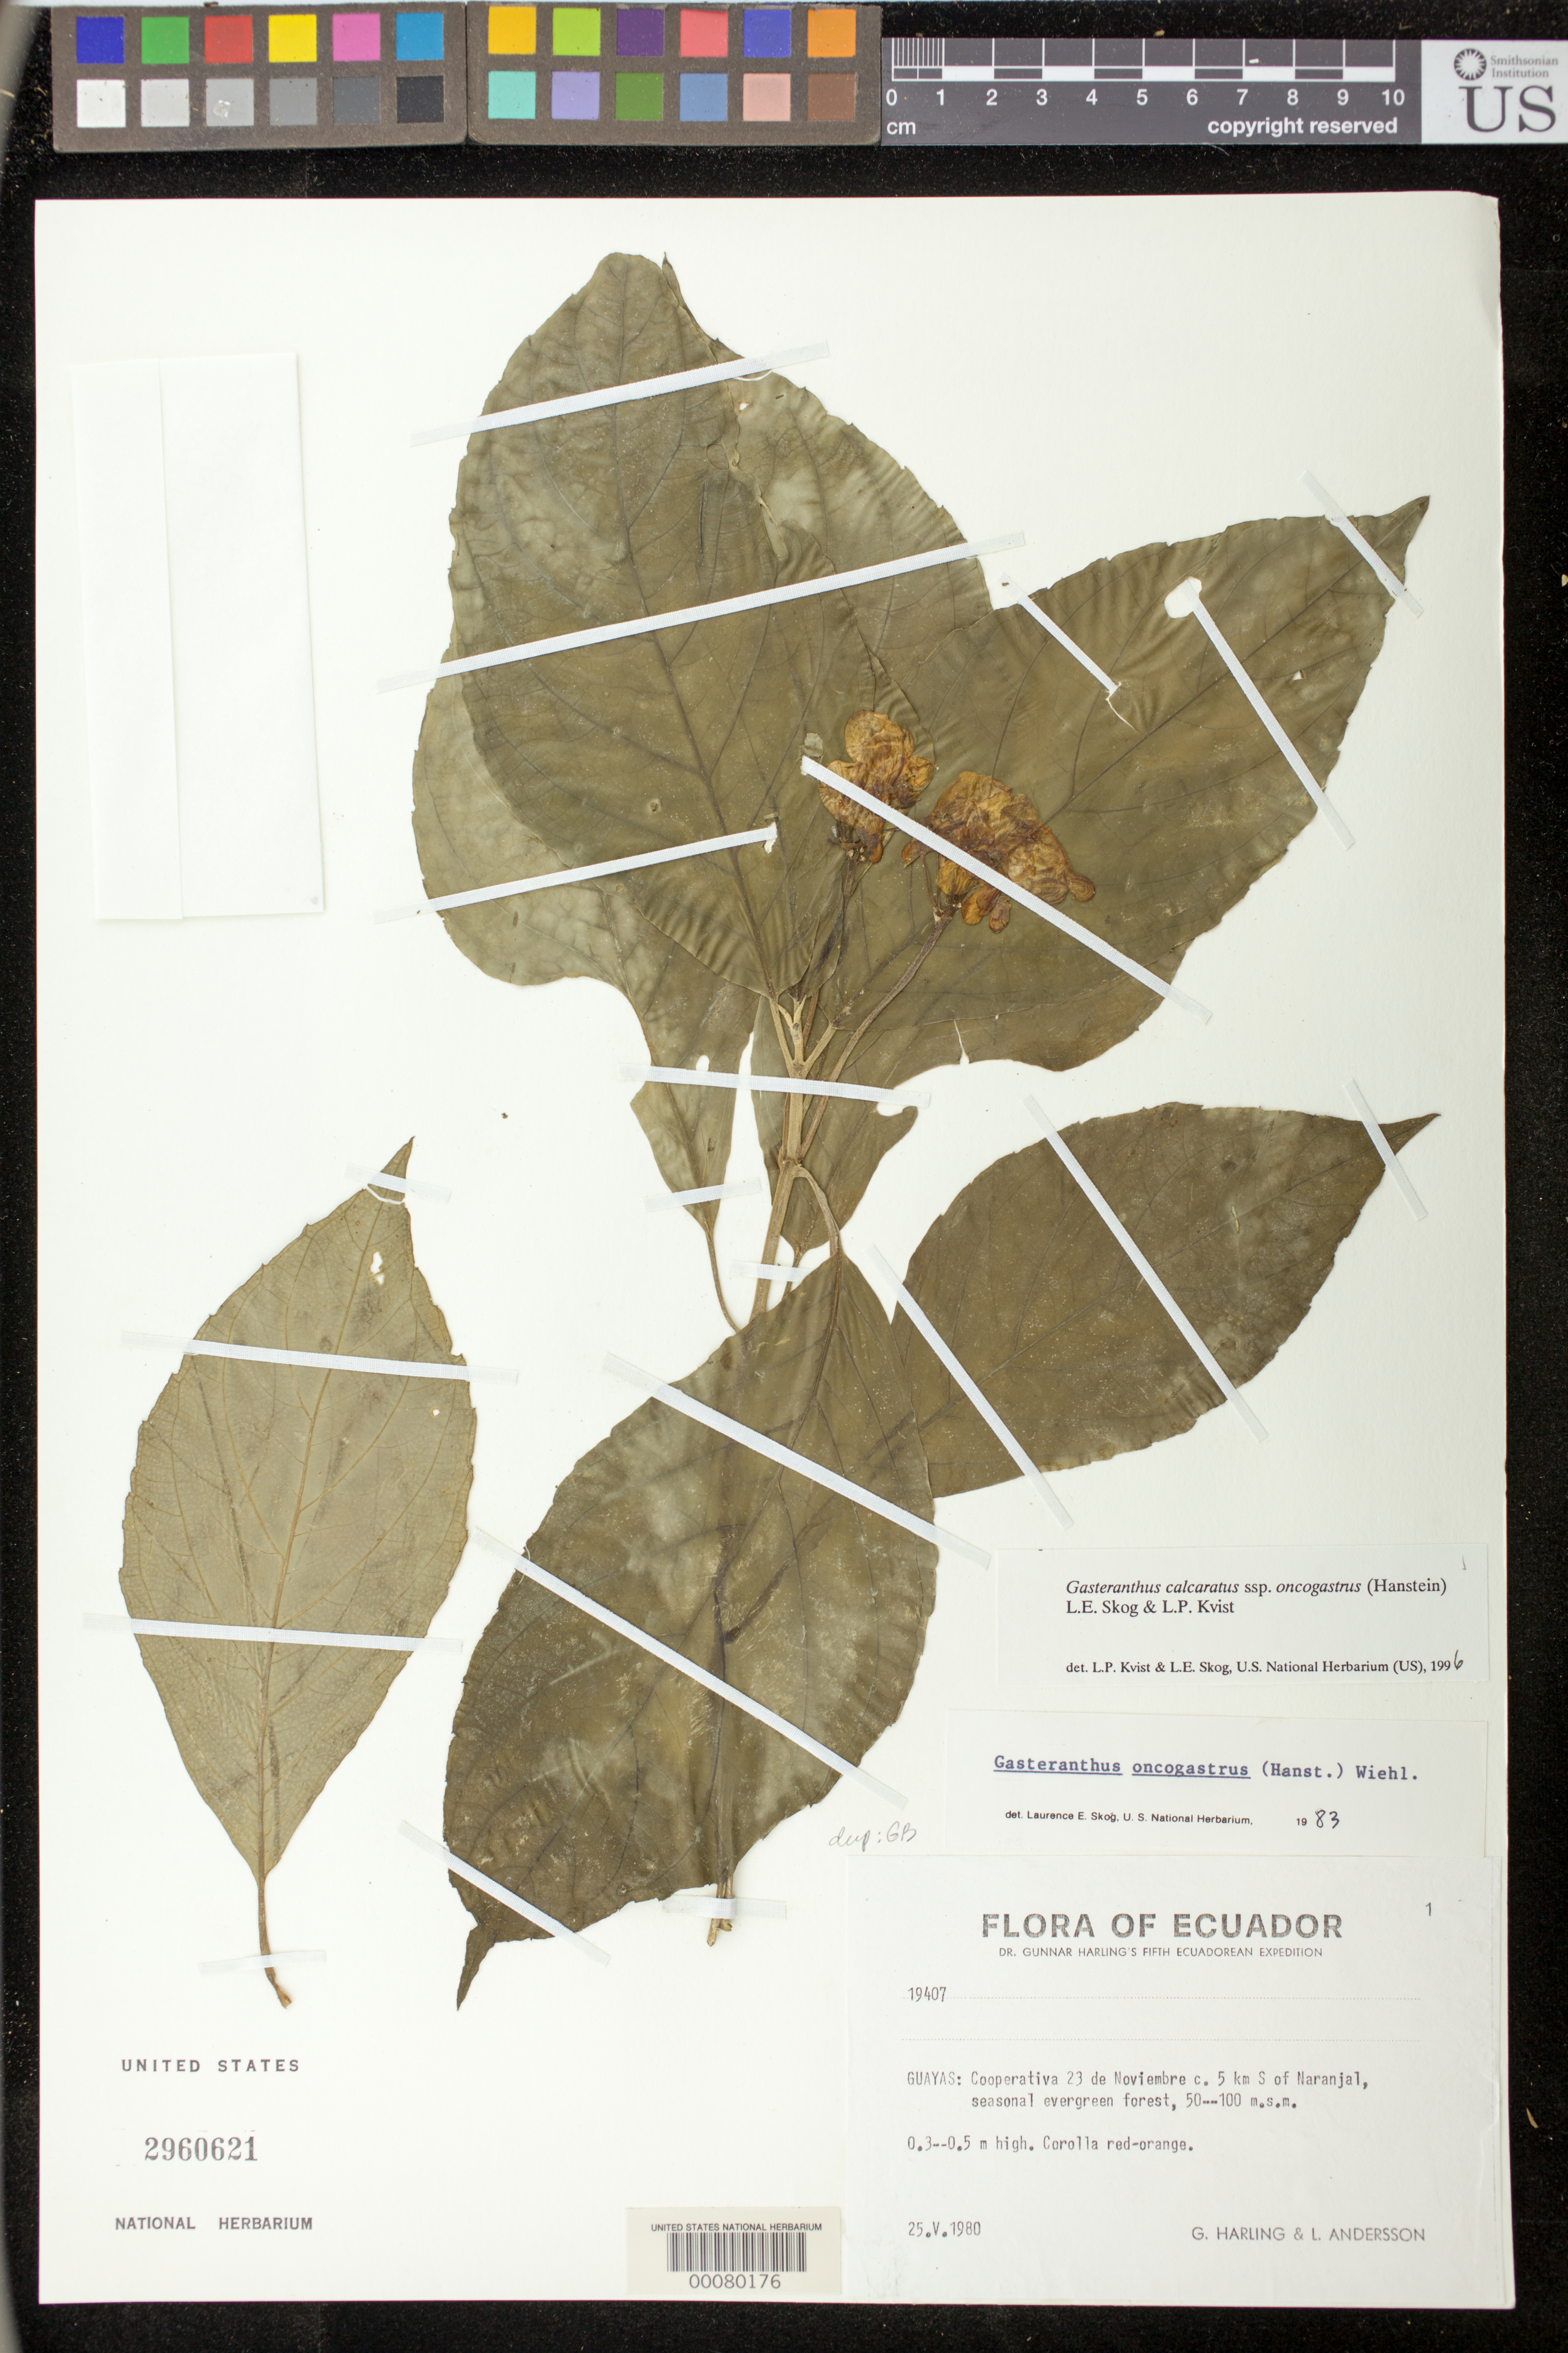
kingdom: Plantae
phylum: Tracheophyta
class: Magnoliopsida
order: Lamiales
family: Gesneriaceae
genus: Sinningia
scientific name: Sinningia incarnata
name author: (Aubl.) D.L. Denham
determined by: Skog, Laurence E.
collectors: G. Harling & L. Andersson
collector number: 19407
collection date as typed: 25 May 1980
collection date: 1980-05-25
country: Ecuador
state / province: Guayas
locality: Cooperativa 23 de Noviembre, c. 5 km S of Naranjal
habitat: Seasonal evergreen forest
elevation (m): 50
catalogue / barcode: US 2960621